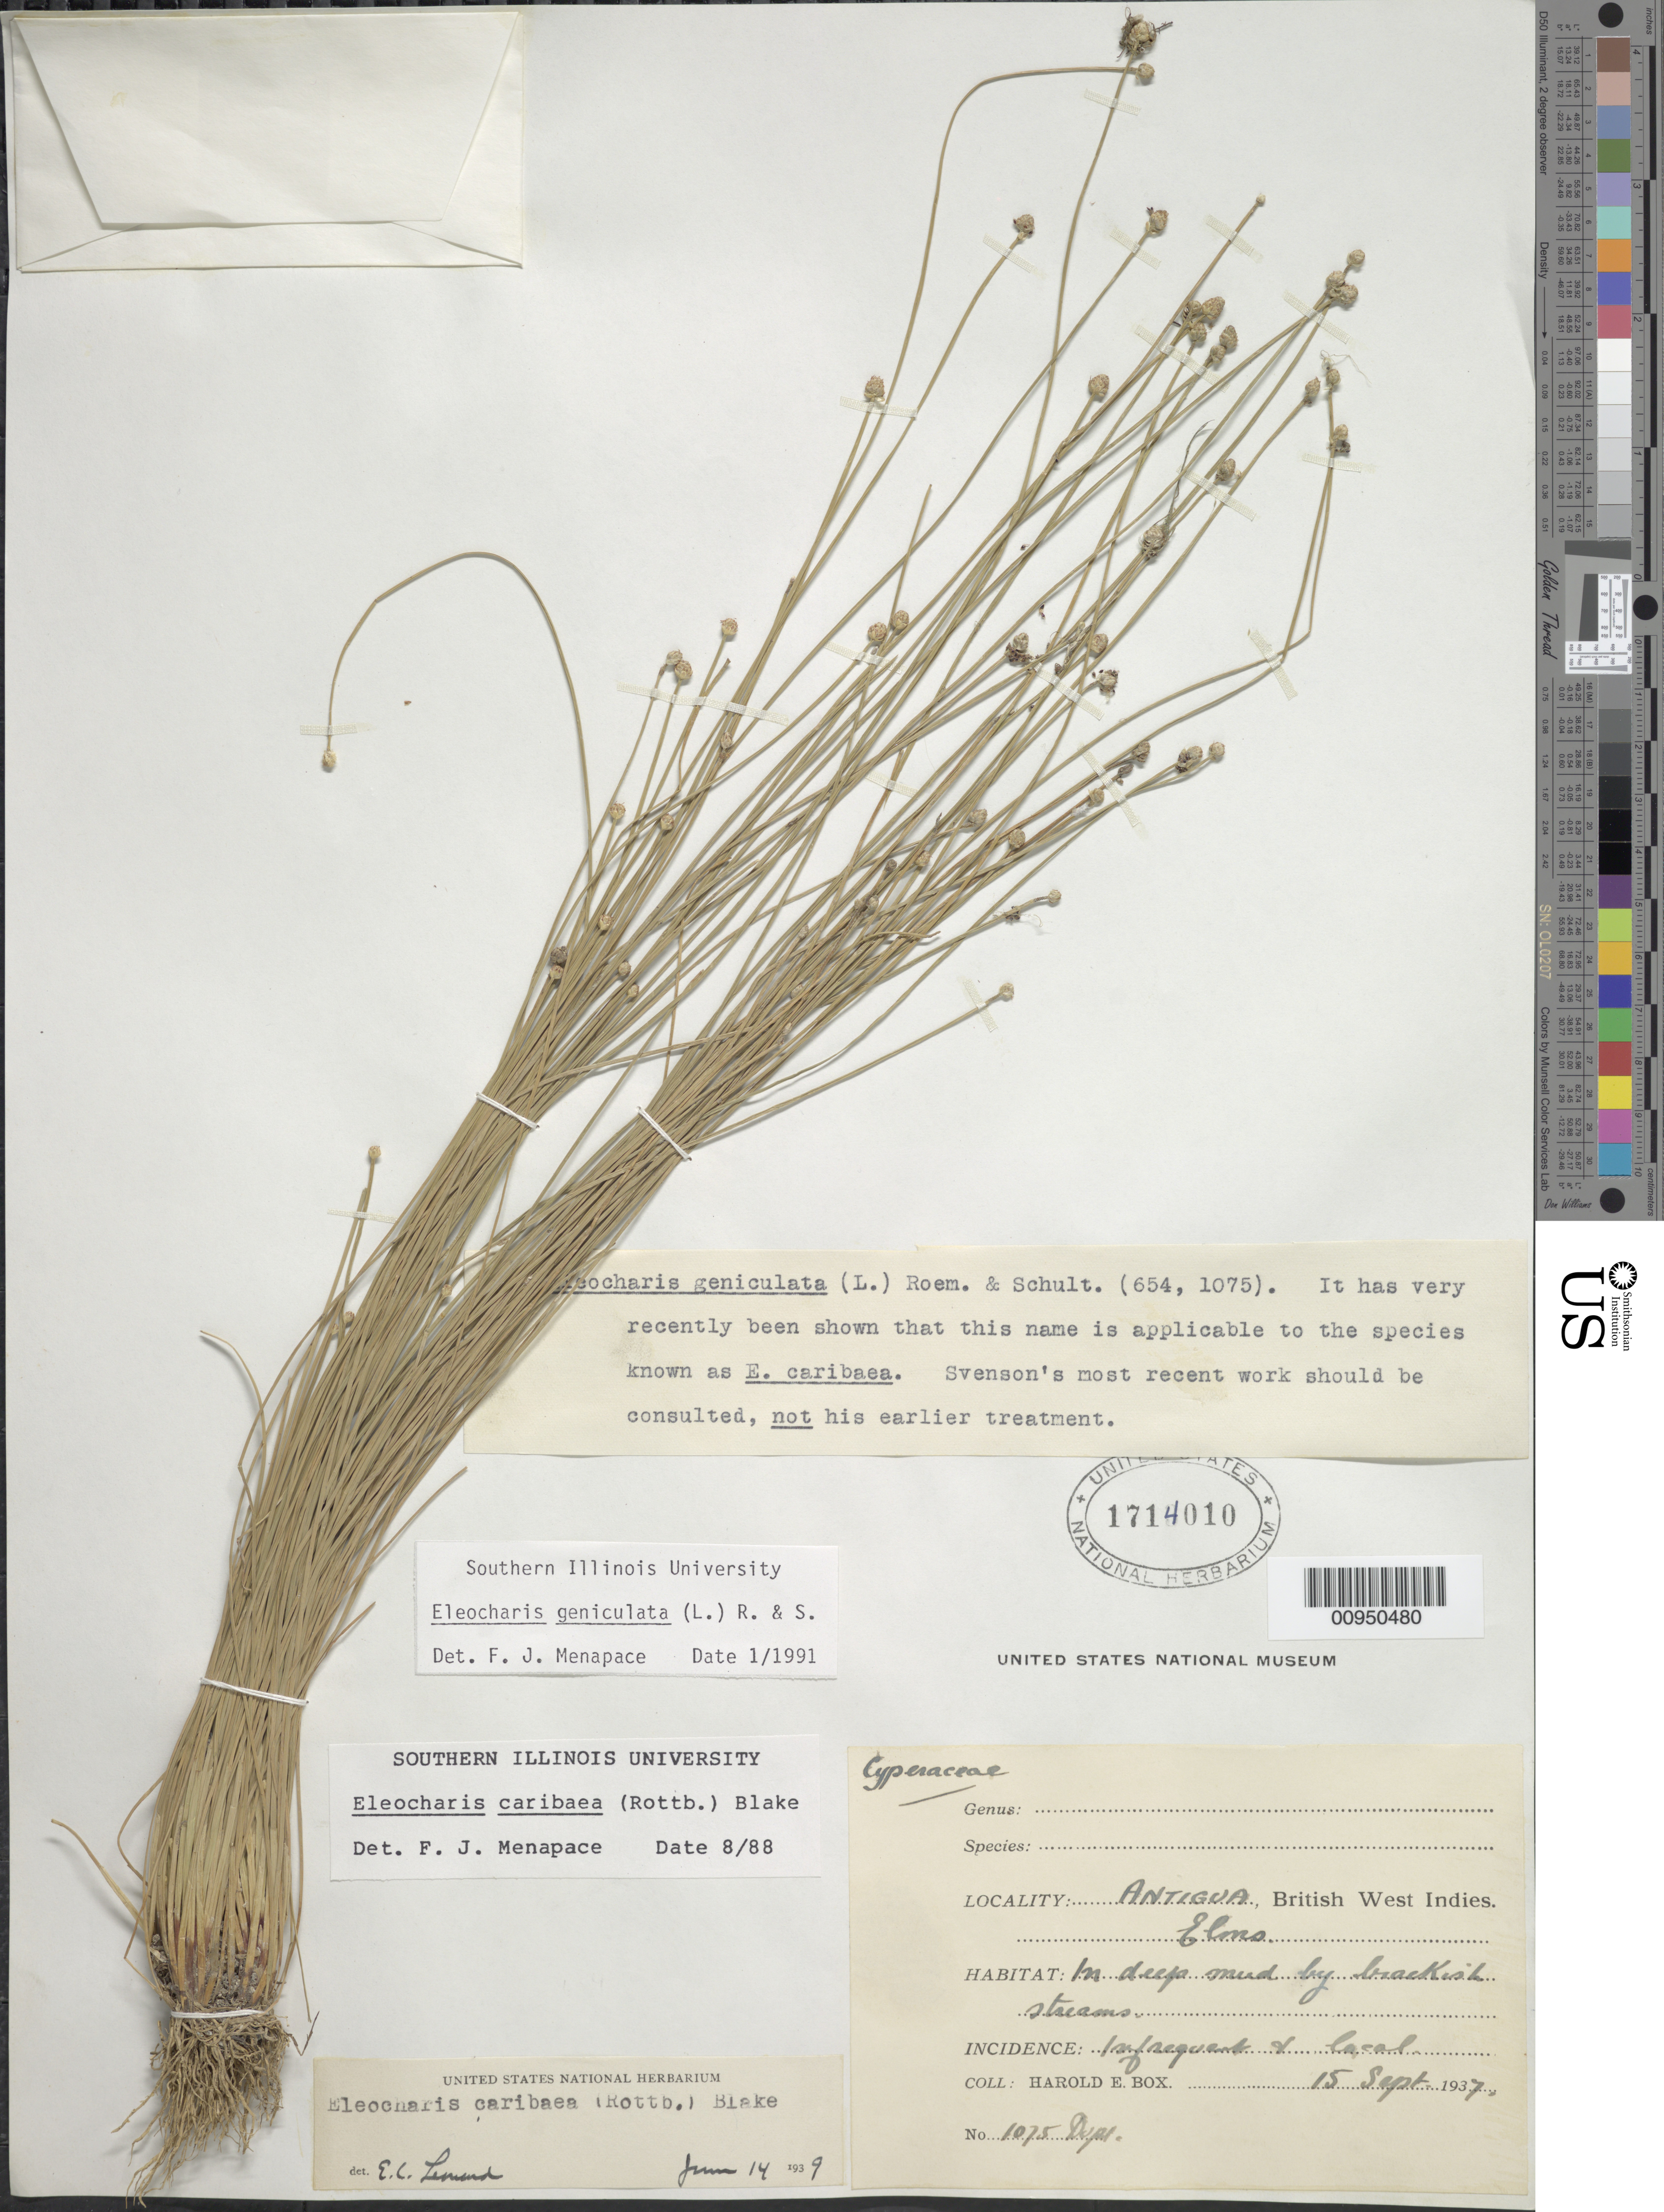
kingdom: Plantae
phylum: Tracheophyta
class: Liliopsida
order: Poales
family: Cyperaceae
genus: Eleocharis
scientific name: Eleocharis geniculata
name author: (L.) Roem. & Schult.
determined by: Menapace, F. J.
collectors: H. E. Box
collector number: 1075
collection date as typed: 15 Sep 1937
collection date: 1937-09-15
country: Antigua and Barbuda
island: Antigua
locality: Elms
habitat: In deep mud by brackish streams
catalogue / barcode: US 1714010